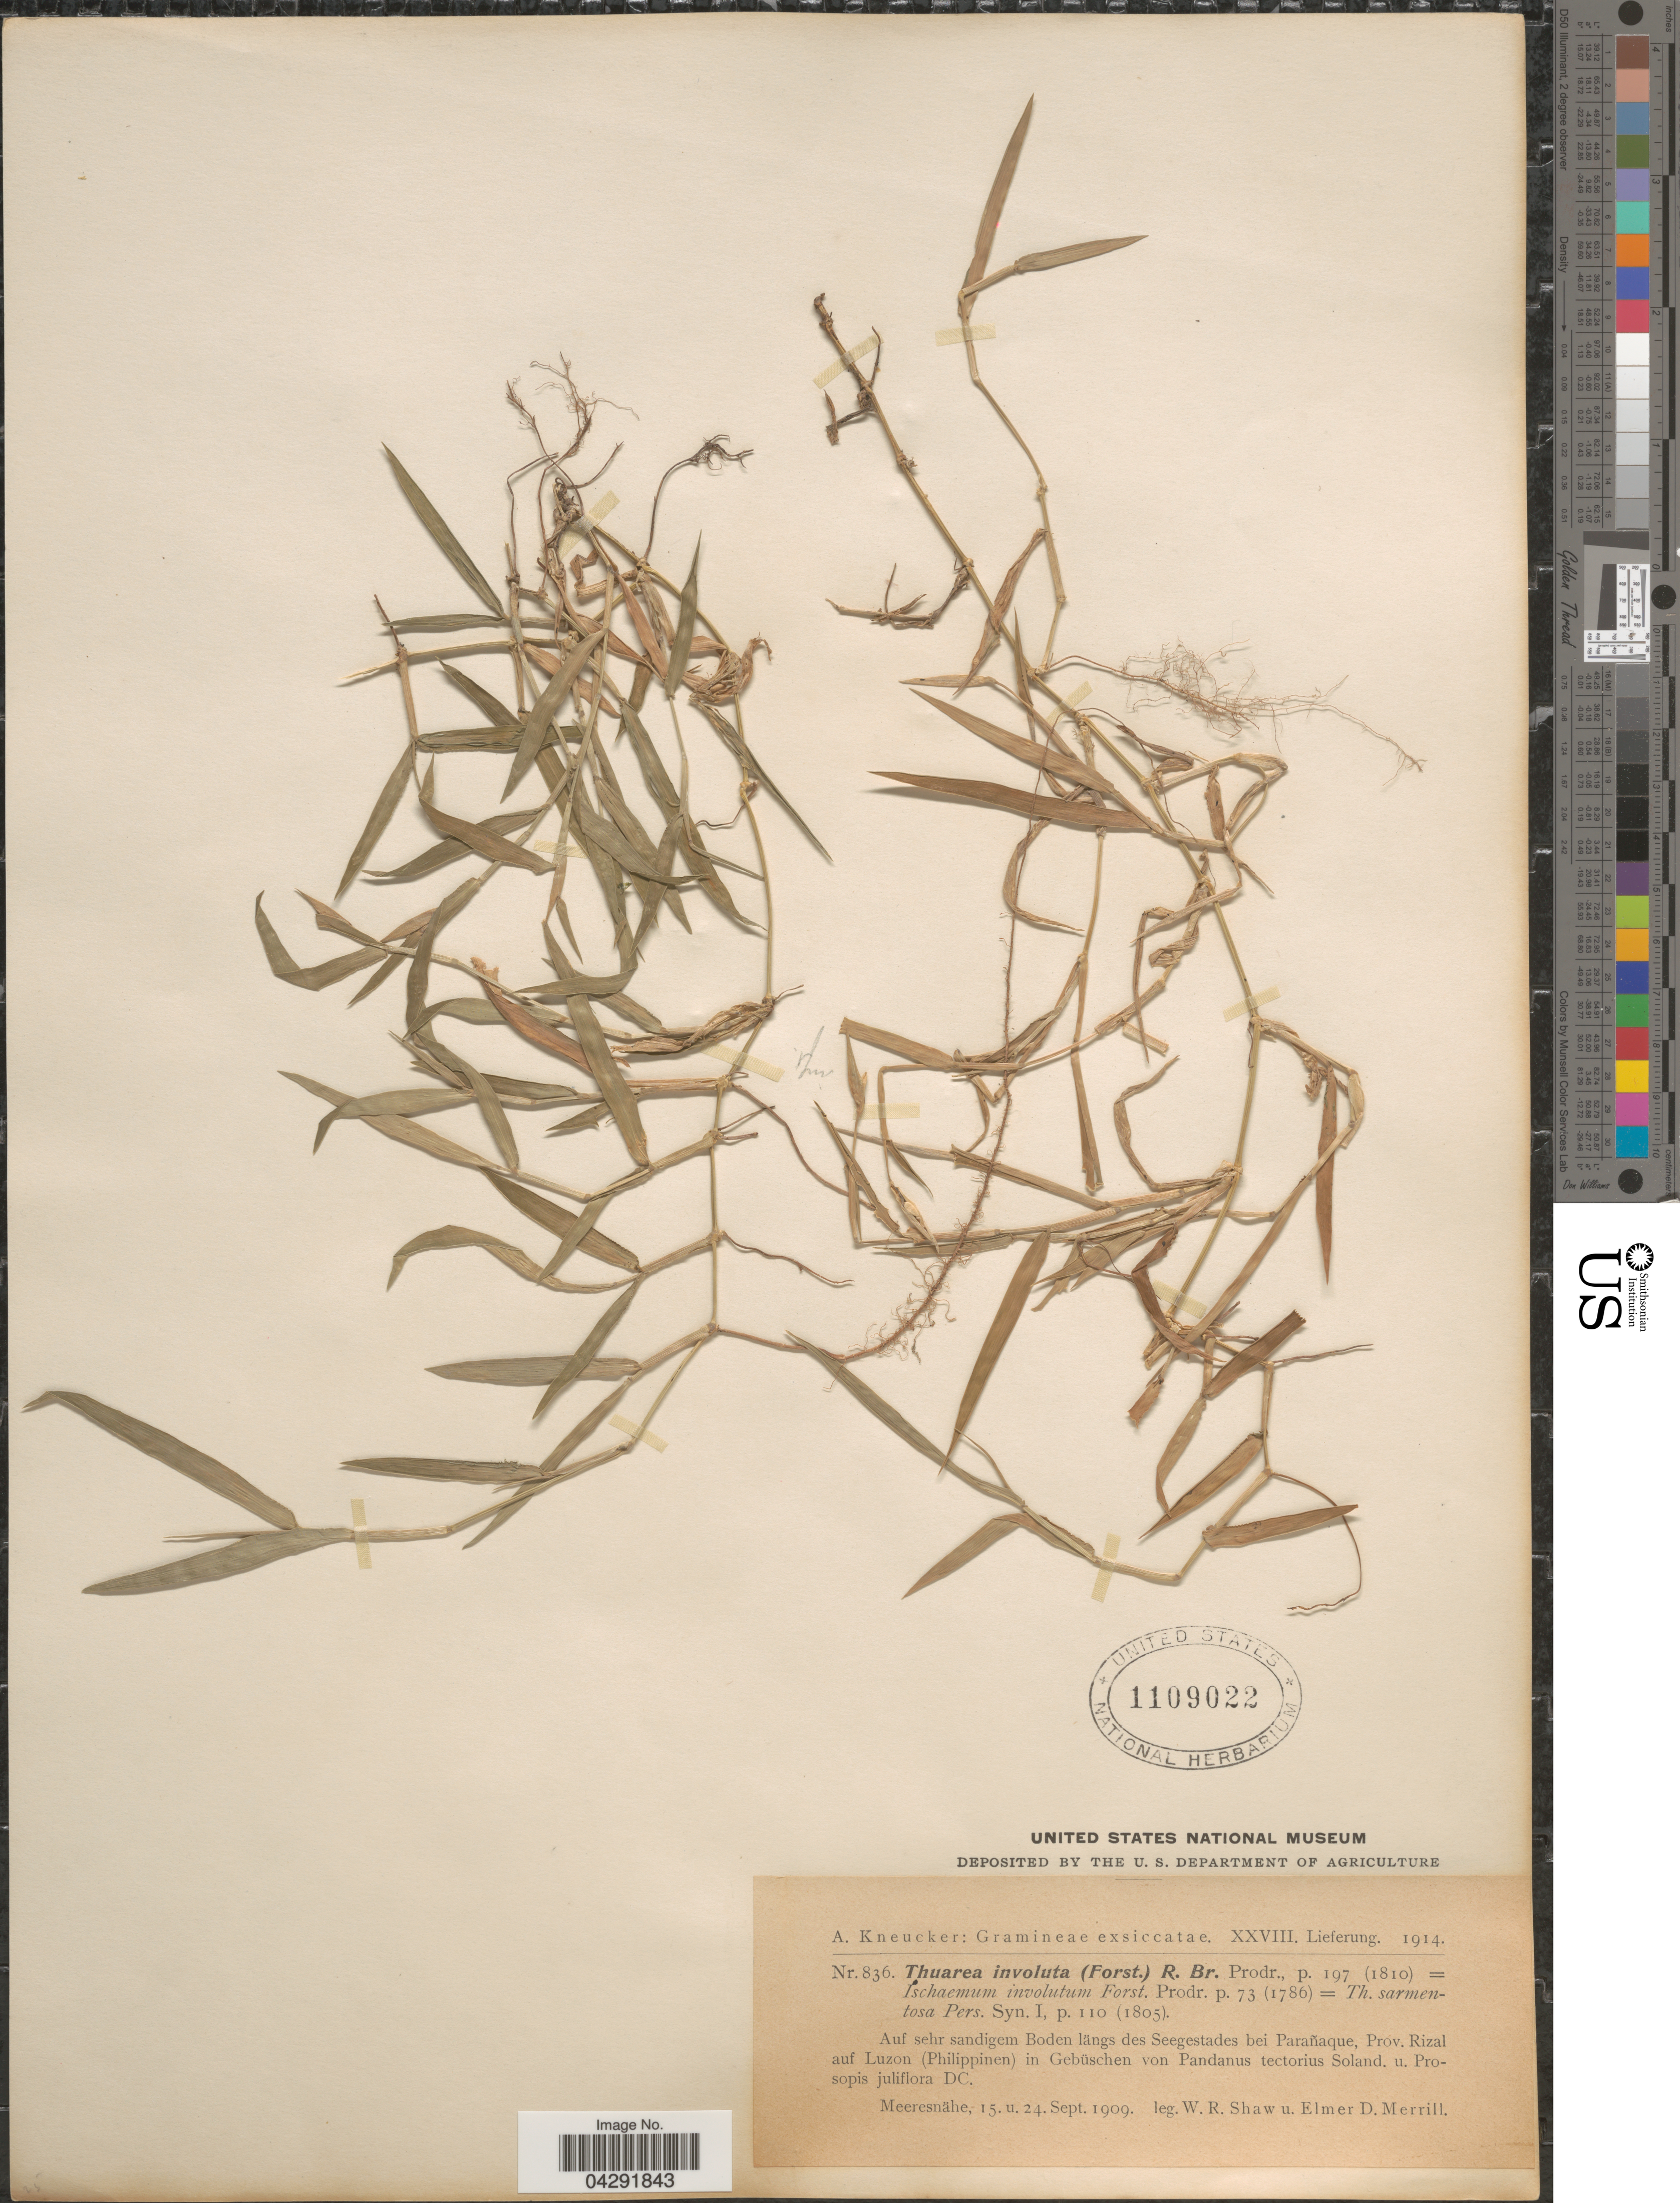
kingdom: Plantae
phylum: Tracheophyta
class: Liliopsida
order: Poales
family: Poaceae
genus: Thuarea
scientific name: Thuarea involuta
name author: (G. Forst.) R. Br. ex Sm.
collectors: W. R. Shaw & E. D. Merrill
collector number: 836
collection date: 1909-09-15/1909-09-24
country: Philippines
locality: Auf sehr sandigem Boden längs des Seegestades bei Parañaque, Prov. Rizal auf Luzon (Philippinen) in Gebüschen von Pandanus tectorius Soland.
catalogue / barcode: US 1109022